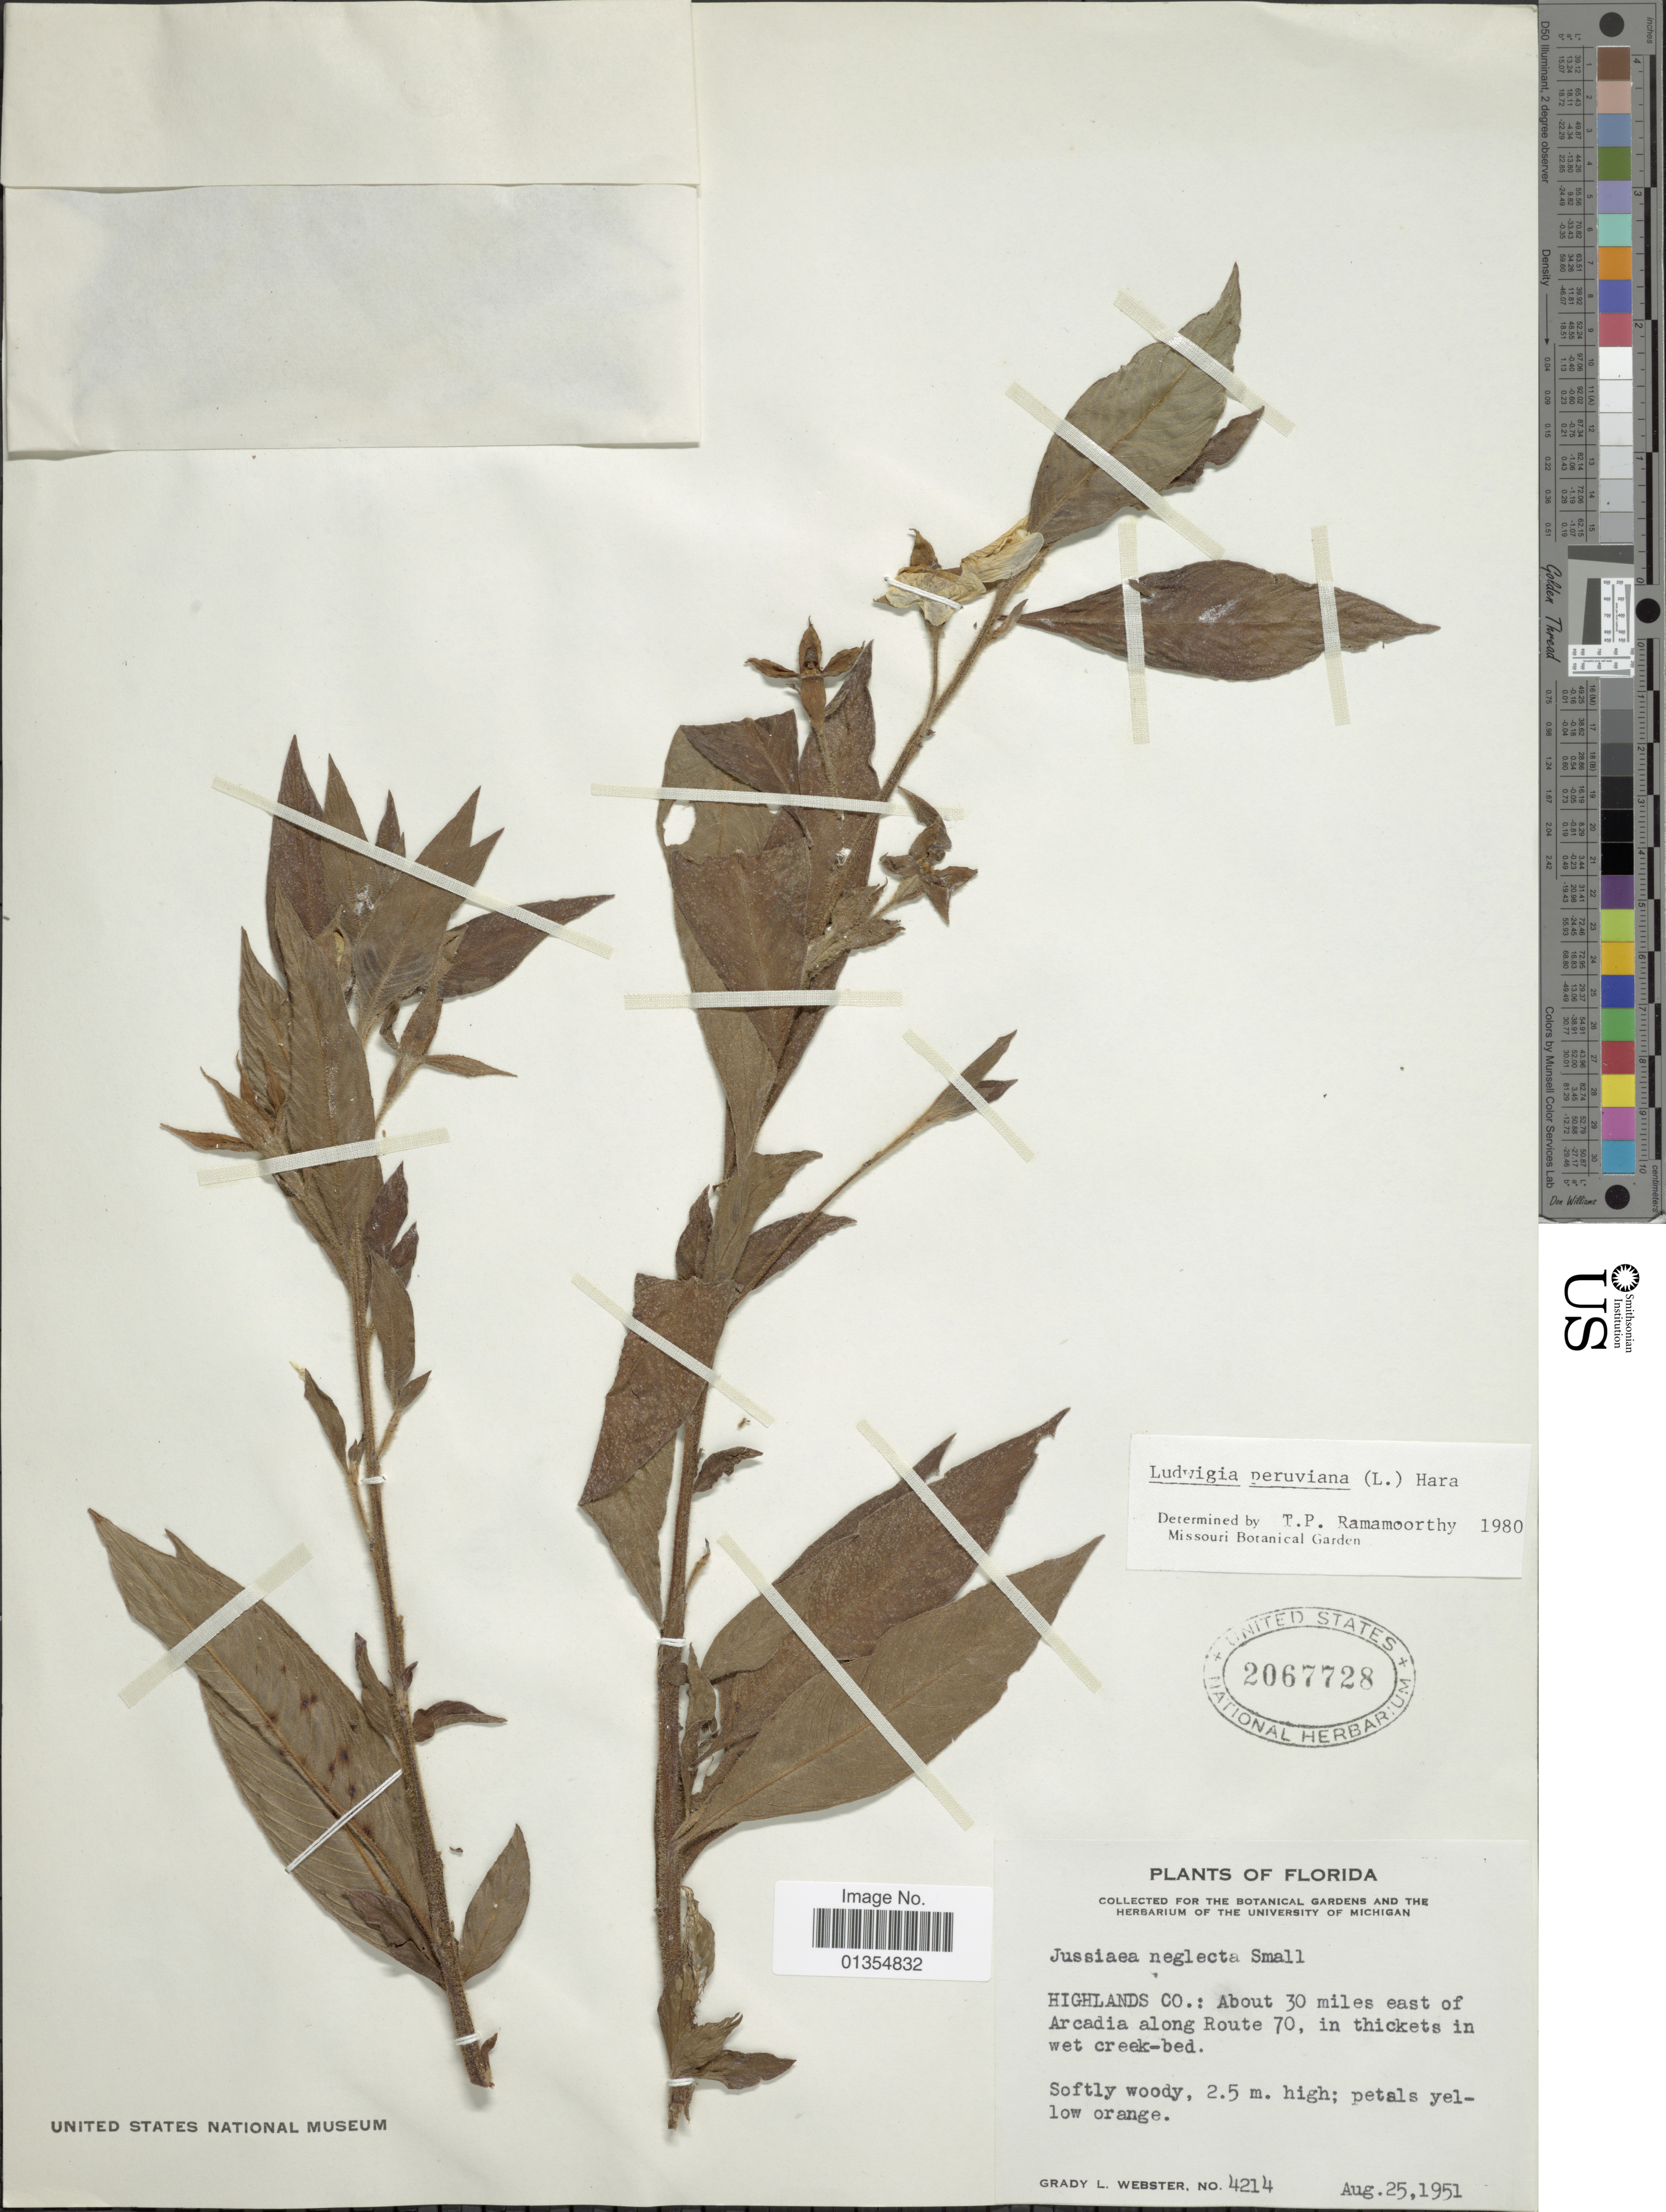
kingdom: Plantae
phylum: Tracheophyta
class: Magnoliopsida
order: Myrtales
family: Onagraceae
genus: Ludwigia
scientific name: Ludwigia peruviana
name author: (L.) H. Hara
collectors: G. L. Webster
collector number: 4214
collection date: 1951-08-25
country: United States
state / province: Florida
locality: Highlands Co: about 30 miles east of Arcadia along Route 70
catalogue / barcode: US 2067728